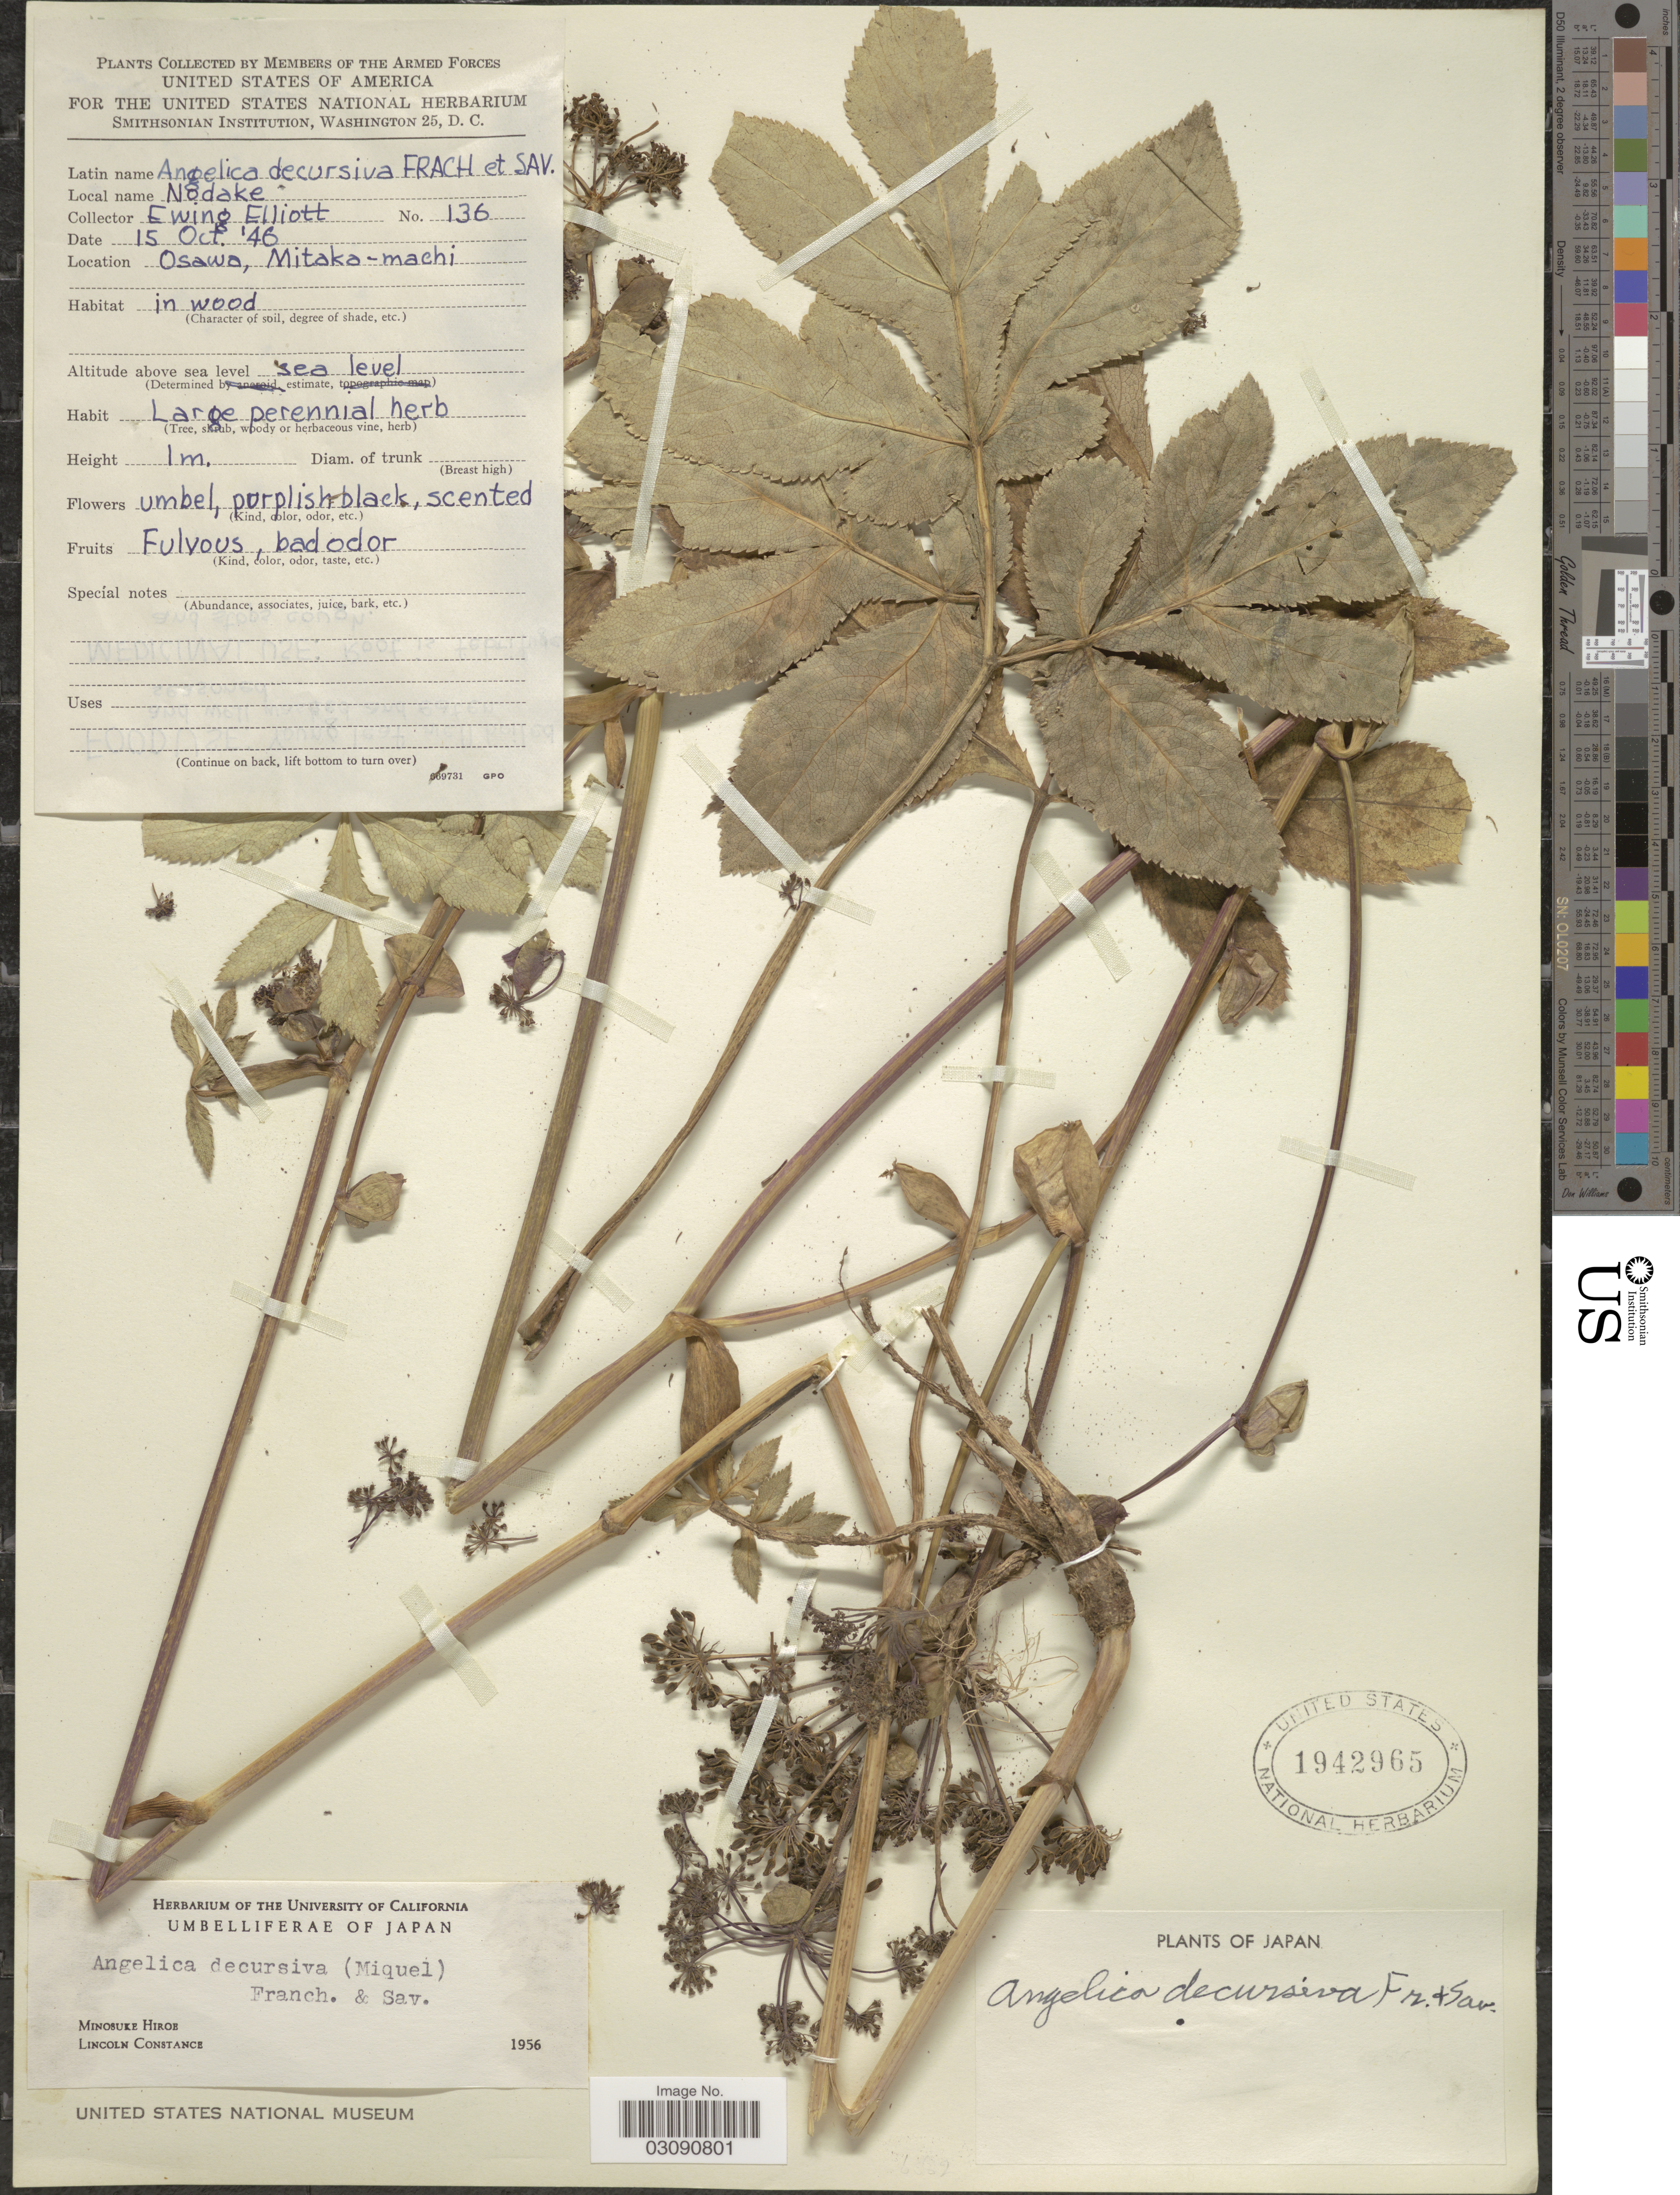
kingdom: Plantae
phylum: Tracheophyta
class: Magnoliopsida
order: Apiales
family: Apiaceae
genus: Angelica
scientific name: Angelica decursiva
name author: (Miq.) Franch. & Sav.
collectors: E. Elliott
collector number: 136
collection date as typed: Transcribed d/m/y: 15/10/46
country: Japan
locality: Osawa, Mitaka-machi.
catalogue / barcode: US 1942965